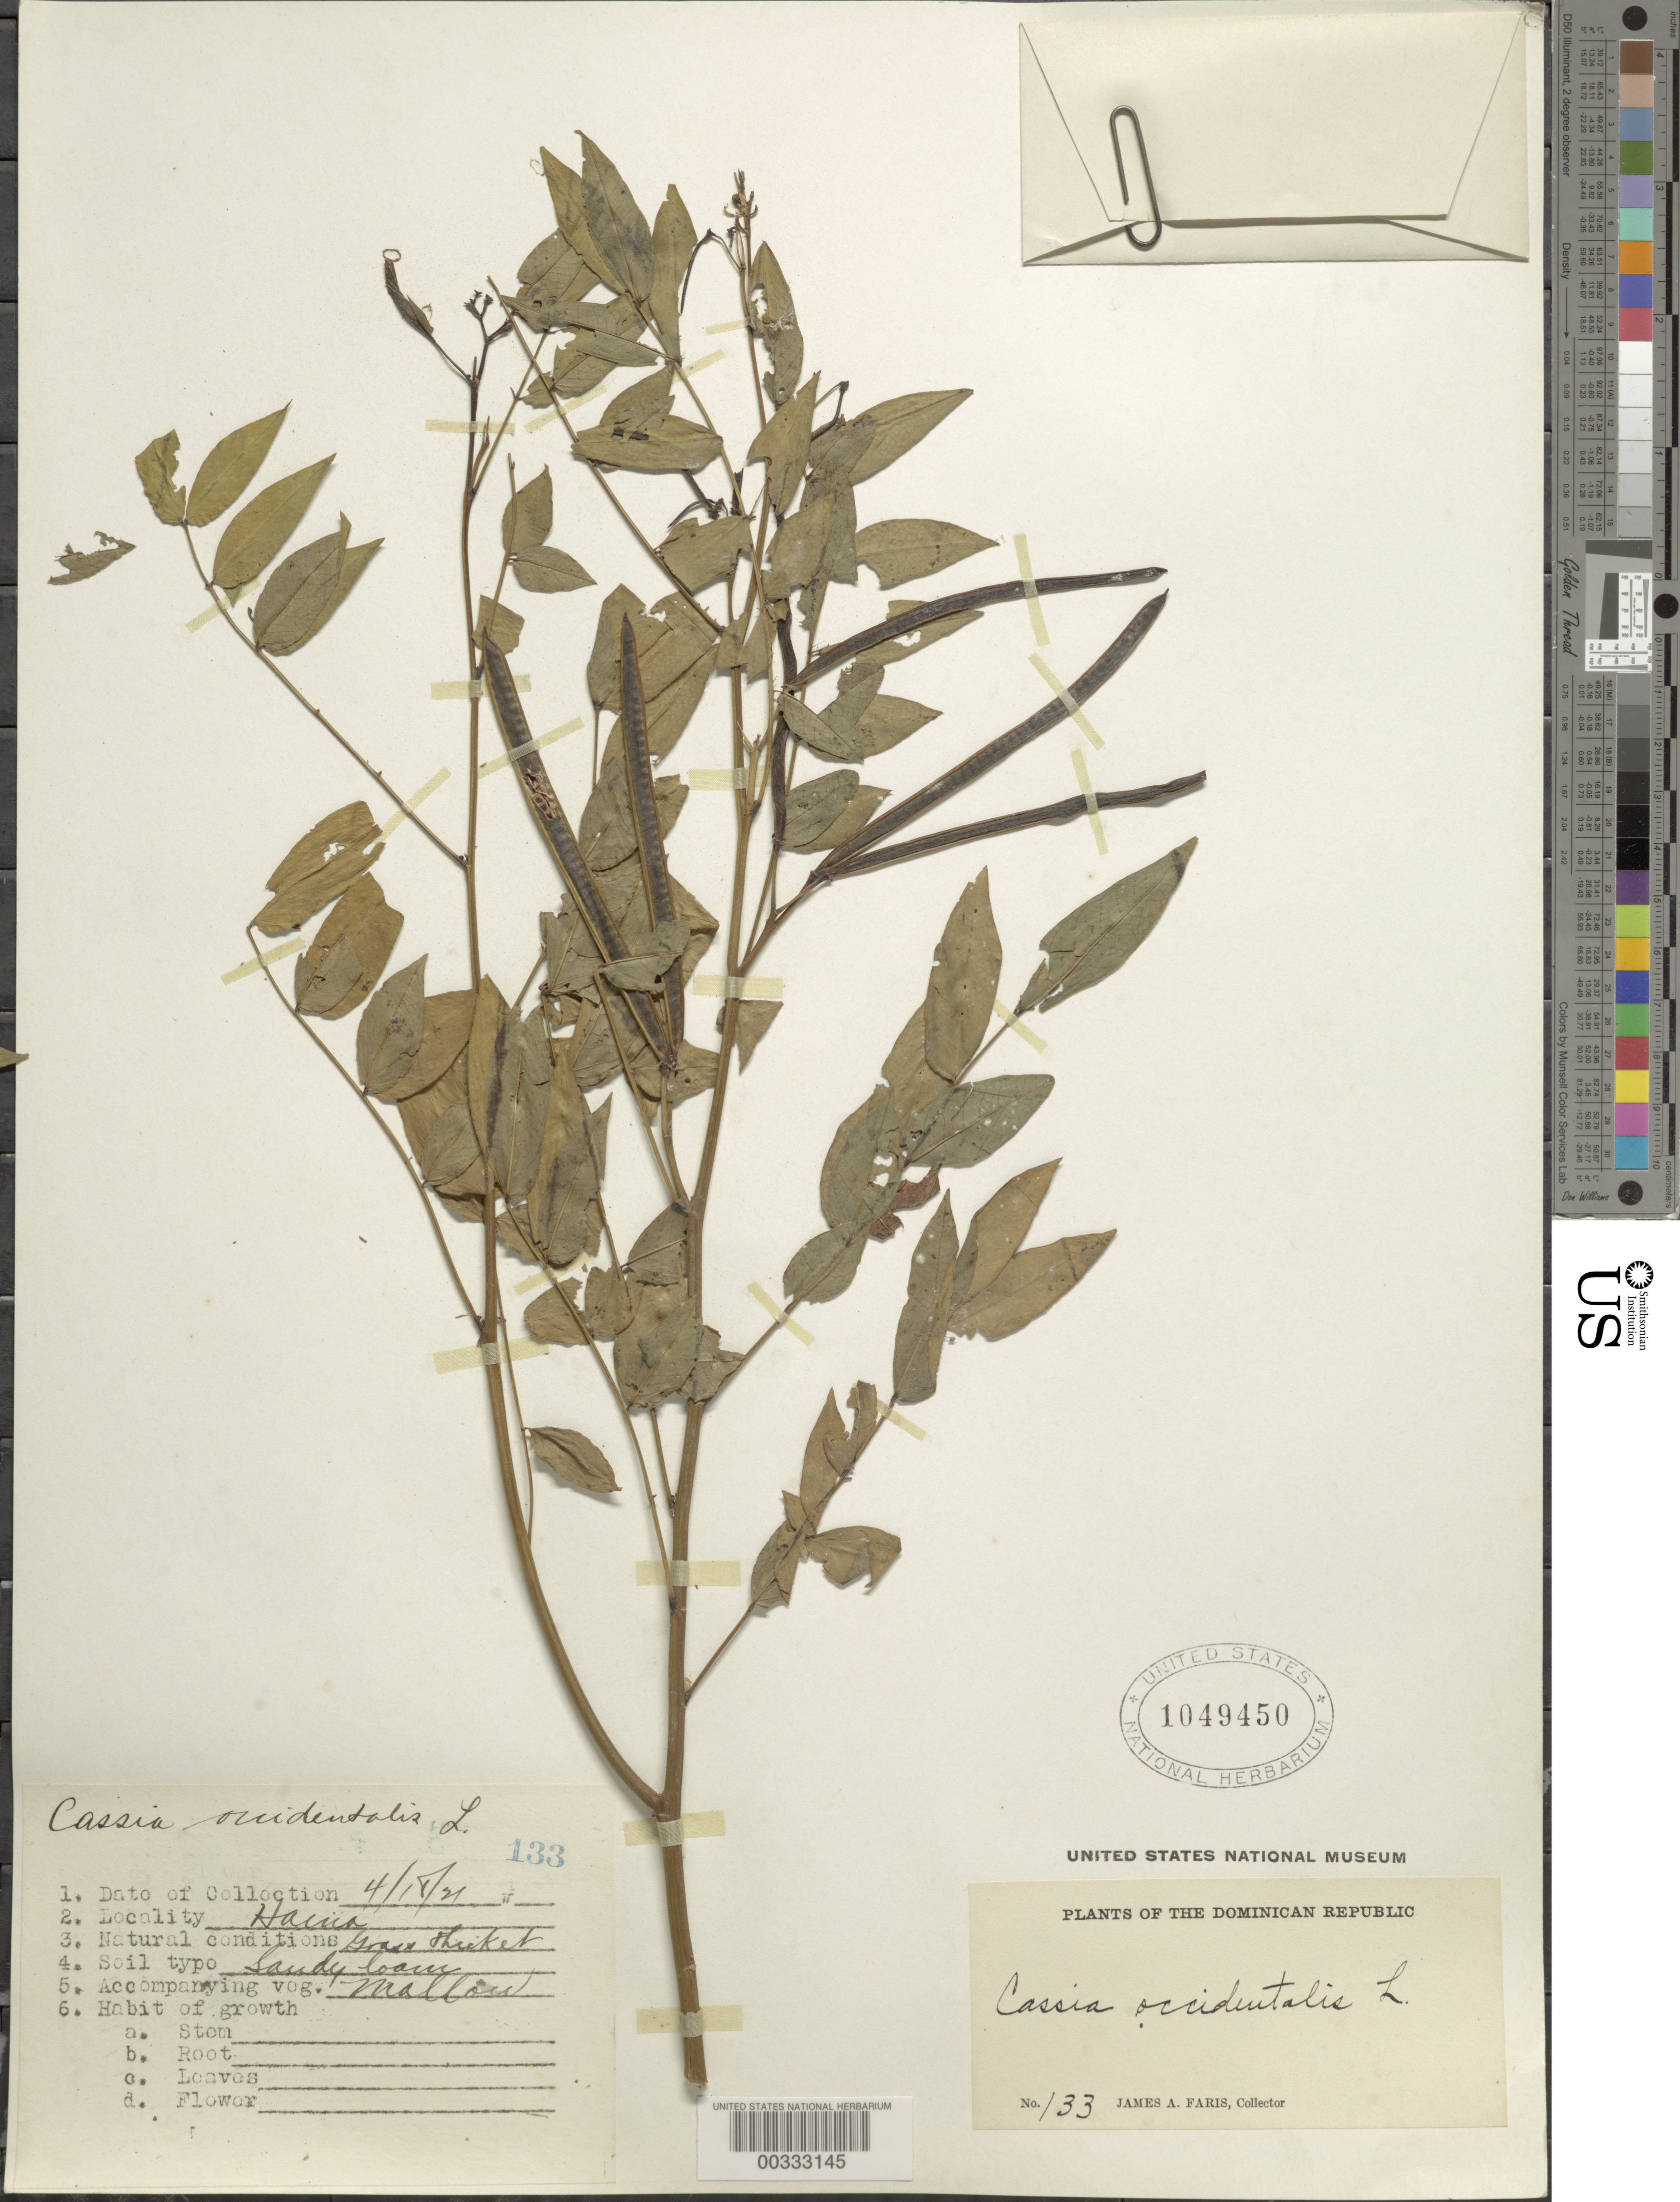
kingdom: Plantae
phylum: Tracheophyta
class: Magnoliopsida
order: Fabales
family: Fabaceae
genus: Senna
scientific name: Senna occidentalis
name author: (L.) Link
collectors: J. Faris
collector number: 133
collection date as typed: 18 Apr 1921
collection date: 1921-04-18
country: Dominican Republic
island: Hispaniola Island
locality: Hacica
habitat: Grass thicket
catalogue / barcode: US 1049450